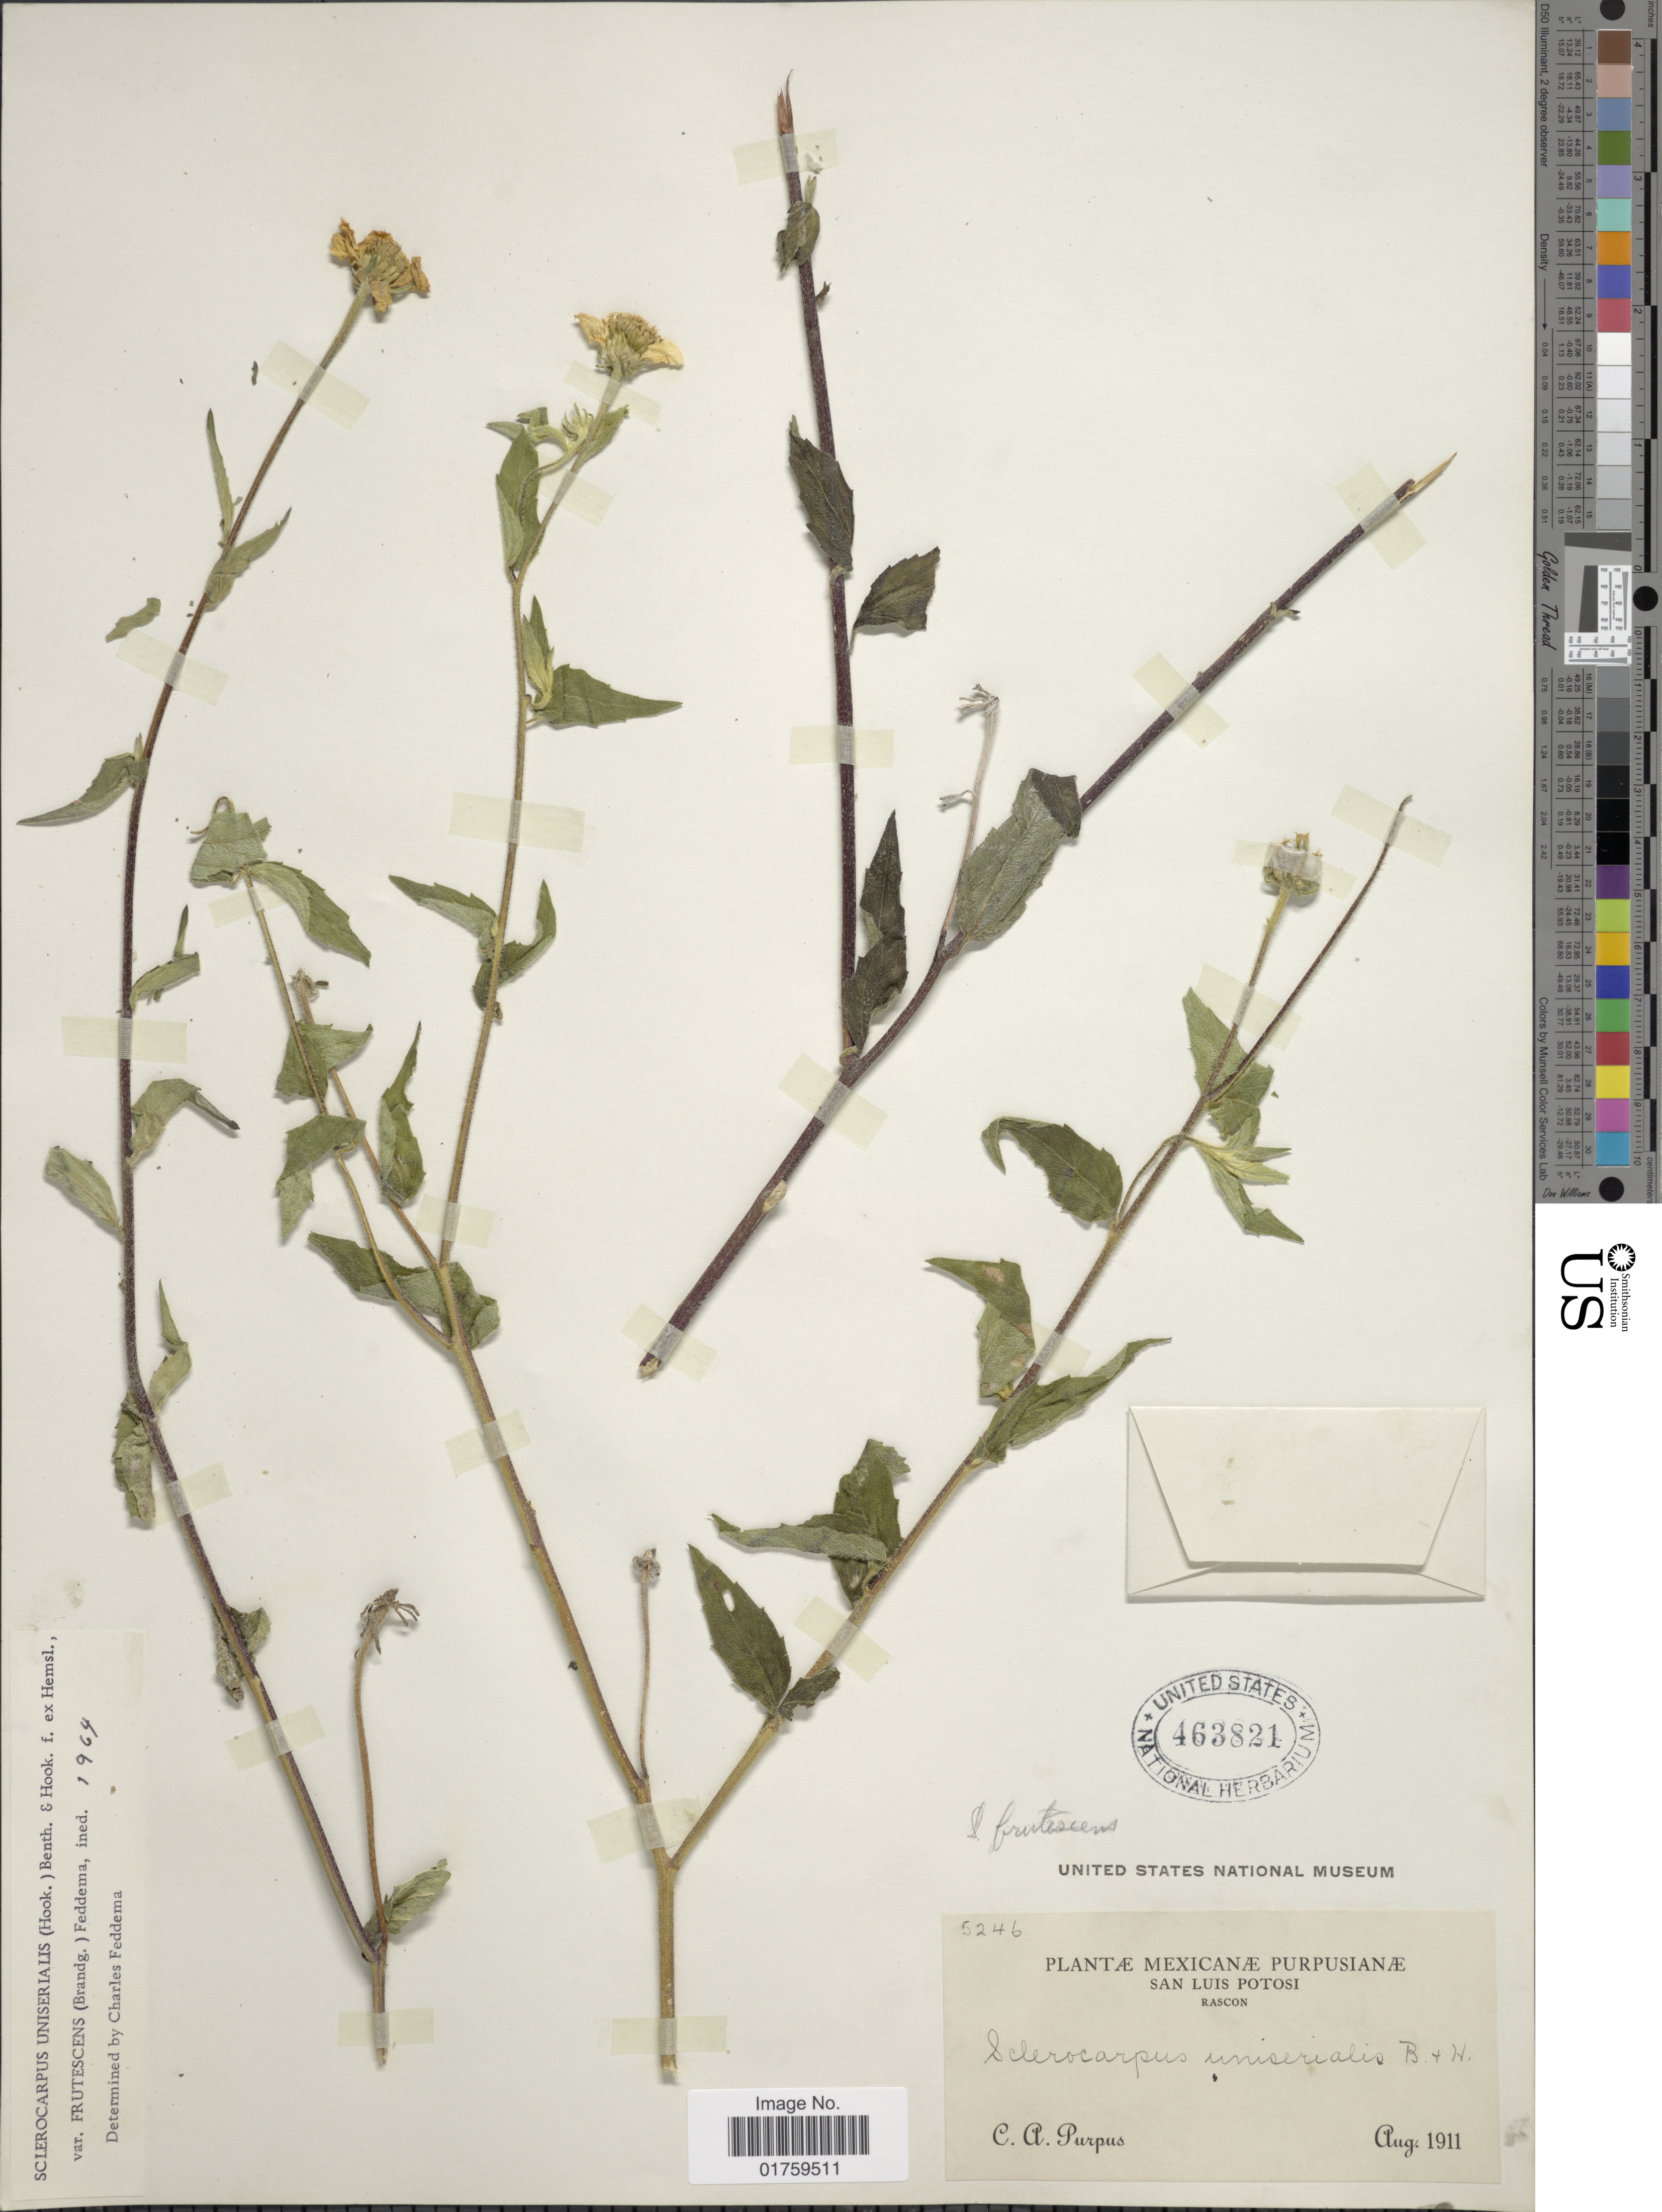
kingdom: Plantae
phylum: Tracheophyta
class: Magnoliopsida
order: Asterales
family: Asteraceae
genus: Sclerocarpus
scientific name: Sclerocarpus uniserialis var. frutescens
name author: (Brandegee) Feddema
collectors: C. A. Purpus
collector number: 5246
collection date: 1911-08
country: Mexico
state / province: San Luis Potosí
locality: San Luis Potosí, Rascon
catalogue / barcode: US 463821